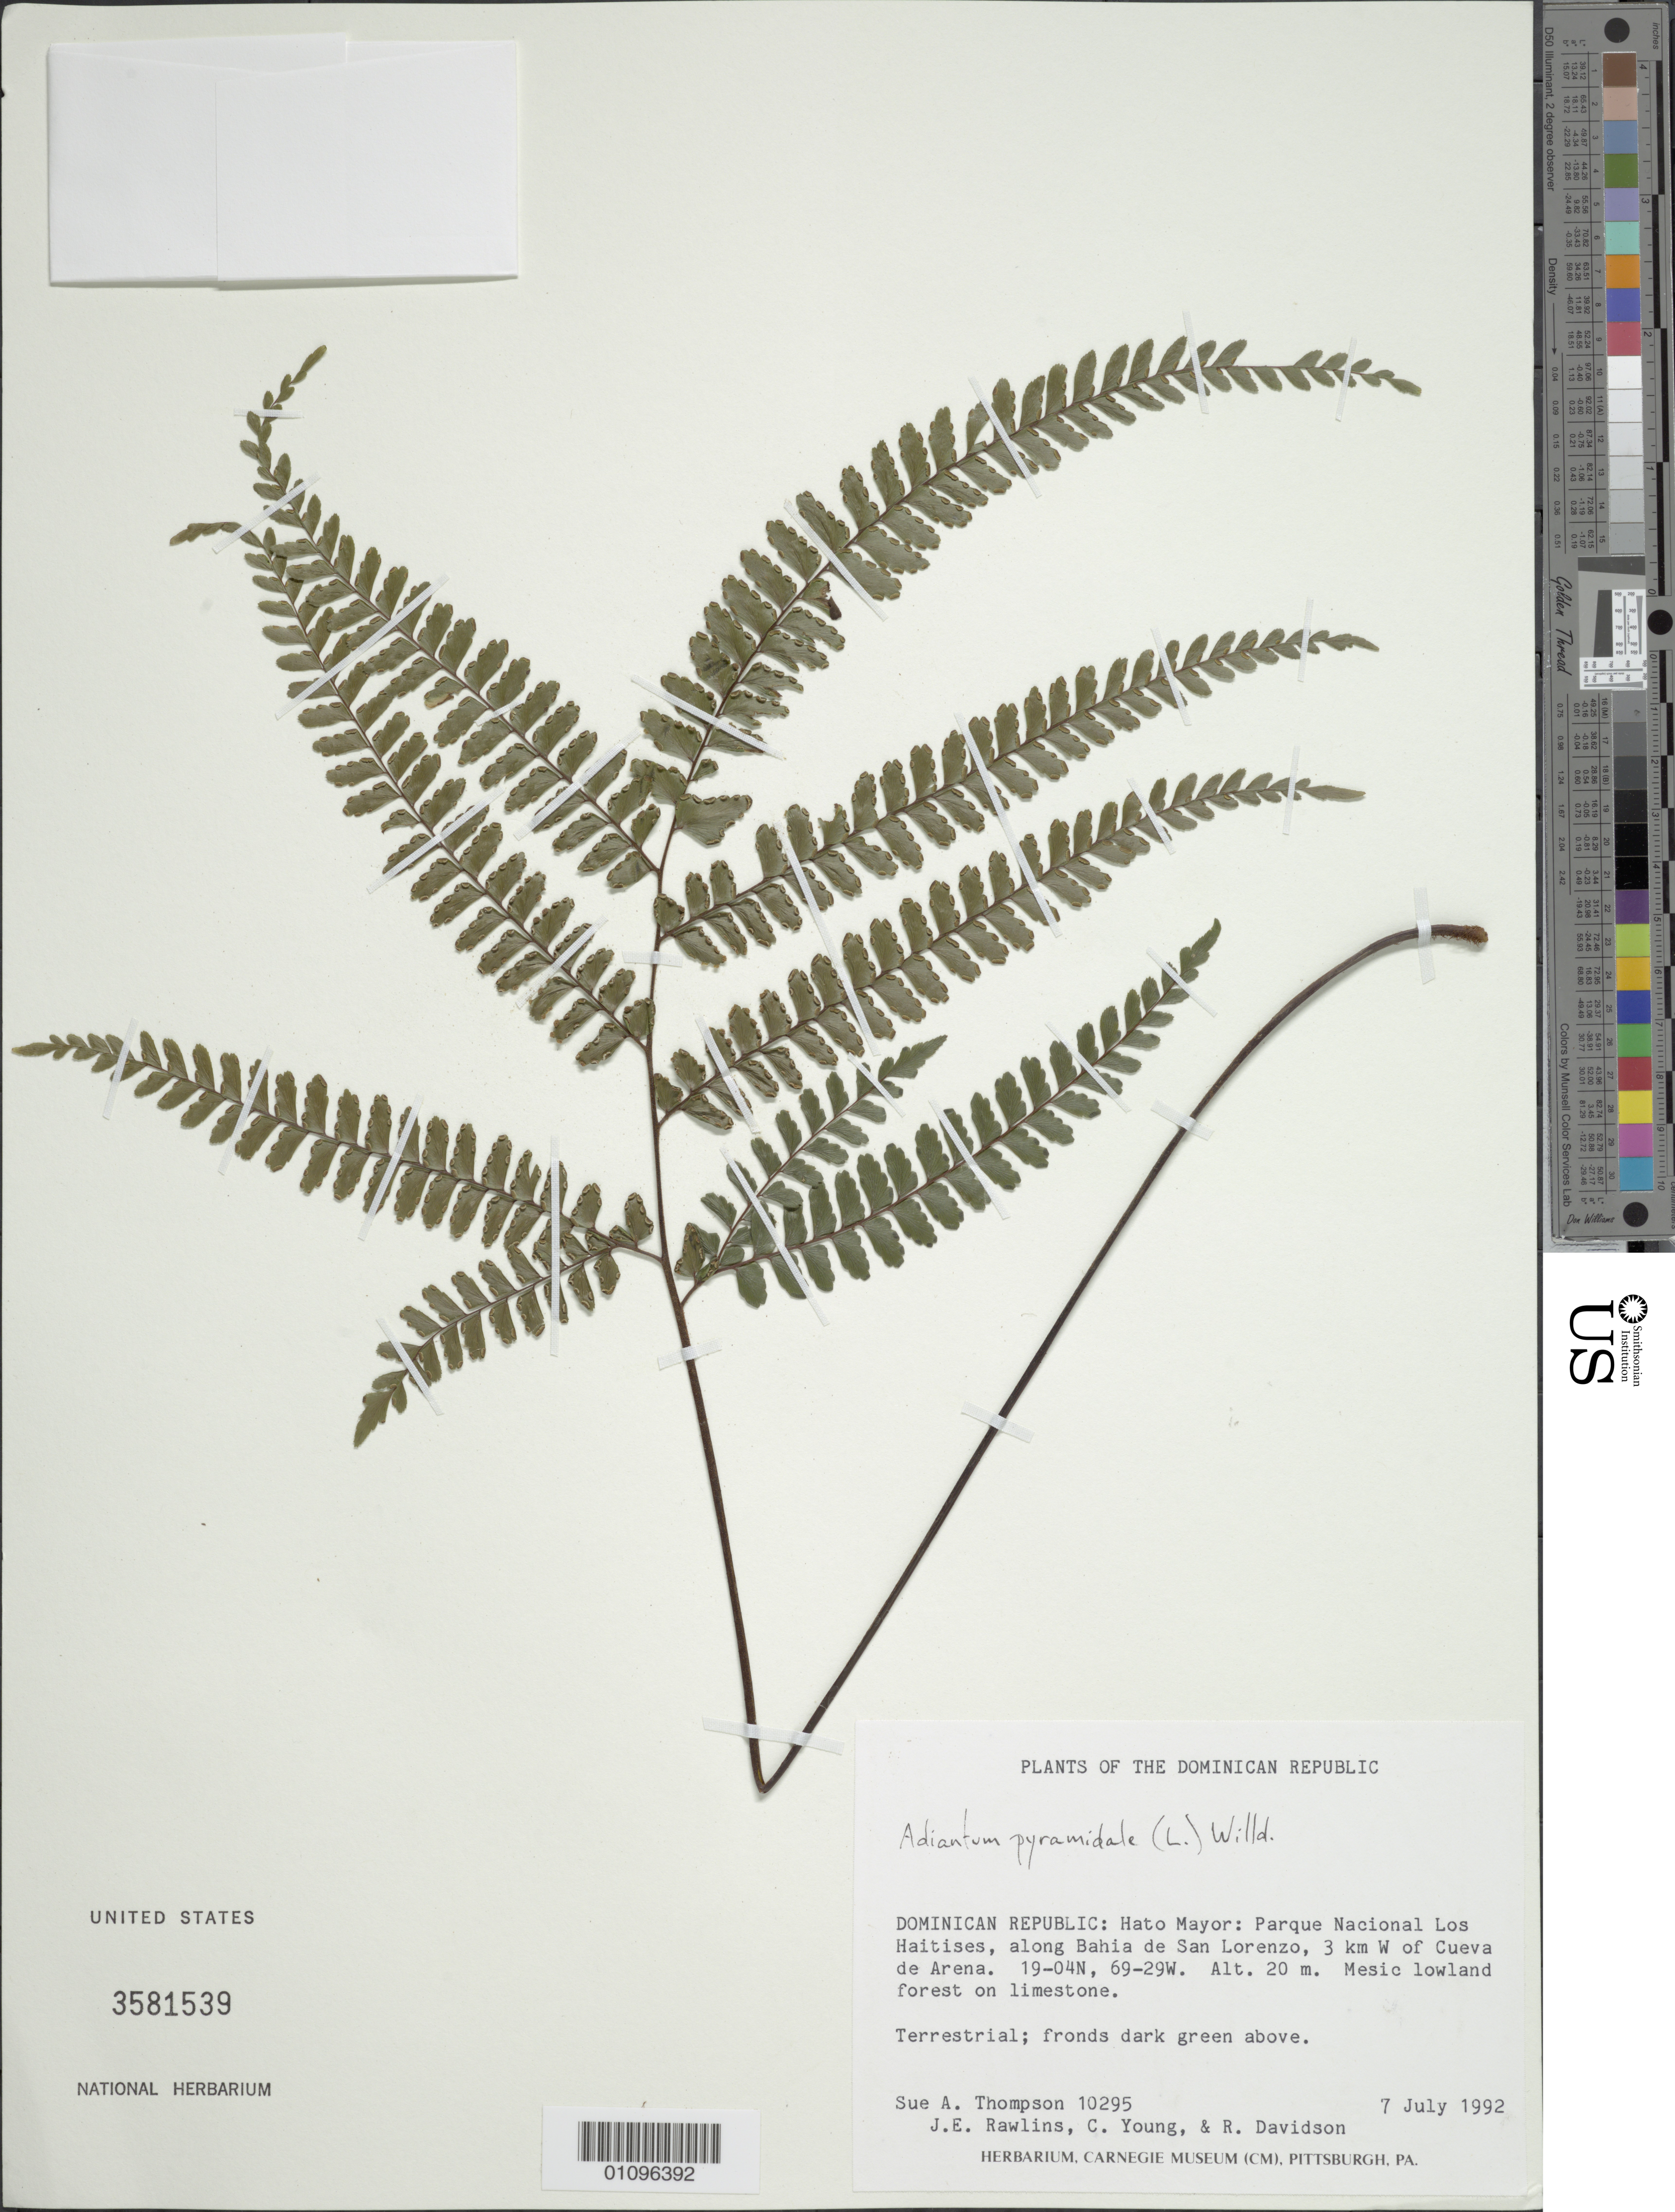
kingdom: Plantae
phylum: Tracheophyta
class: Polypodiopsida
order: Polypodiales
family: Pteridaceae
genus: Adiantum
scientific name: Adiantum pyramidale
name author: (L.) Willd.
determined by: McKee, G. S., (US), NMNH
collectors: S. A. Thompson, J. Rawlins, C. Young & R. Davidson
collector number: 10295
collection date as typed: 07 Jul 1992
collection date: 1992-07-07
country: Dominican Republic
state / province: Hato Mayor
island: Hispaniola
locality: Parque Nacional Los Haitises, along Bahia de San Lorenzo, 3 km W of Cueva de Arena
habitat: Mesic lowland forest on limestone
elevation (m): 20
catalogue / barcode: US 3581539